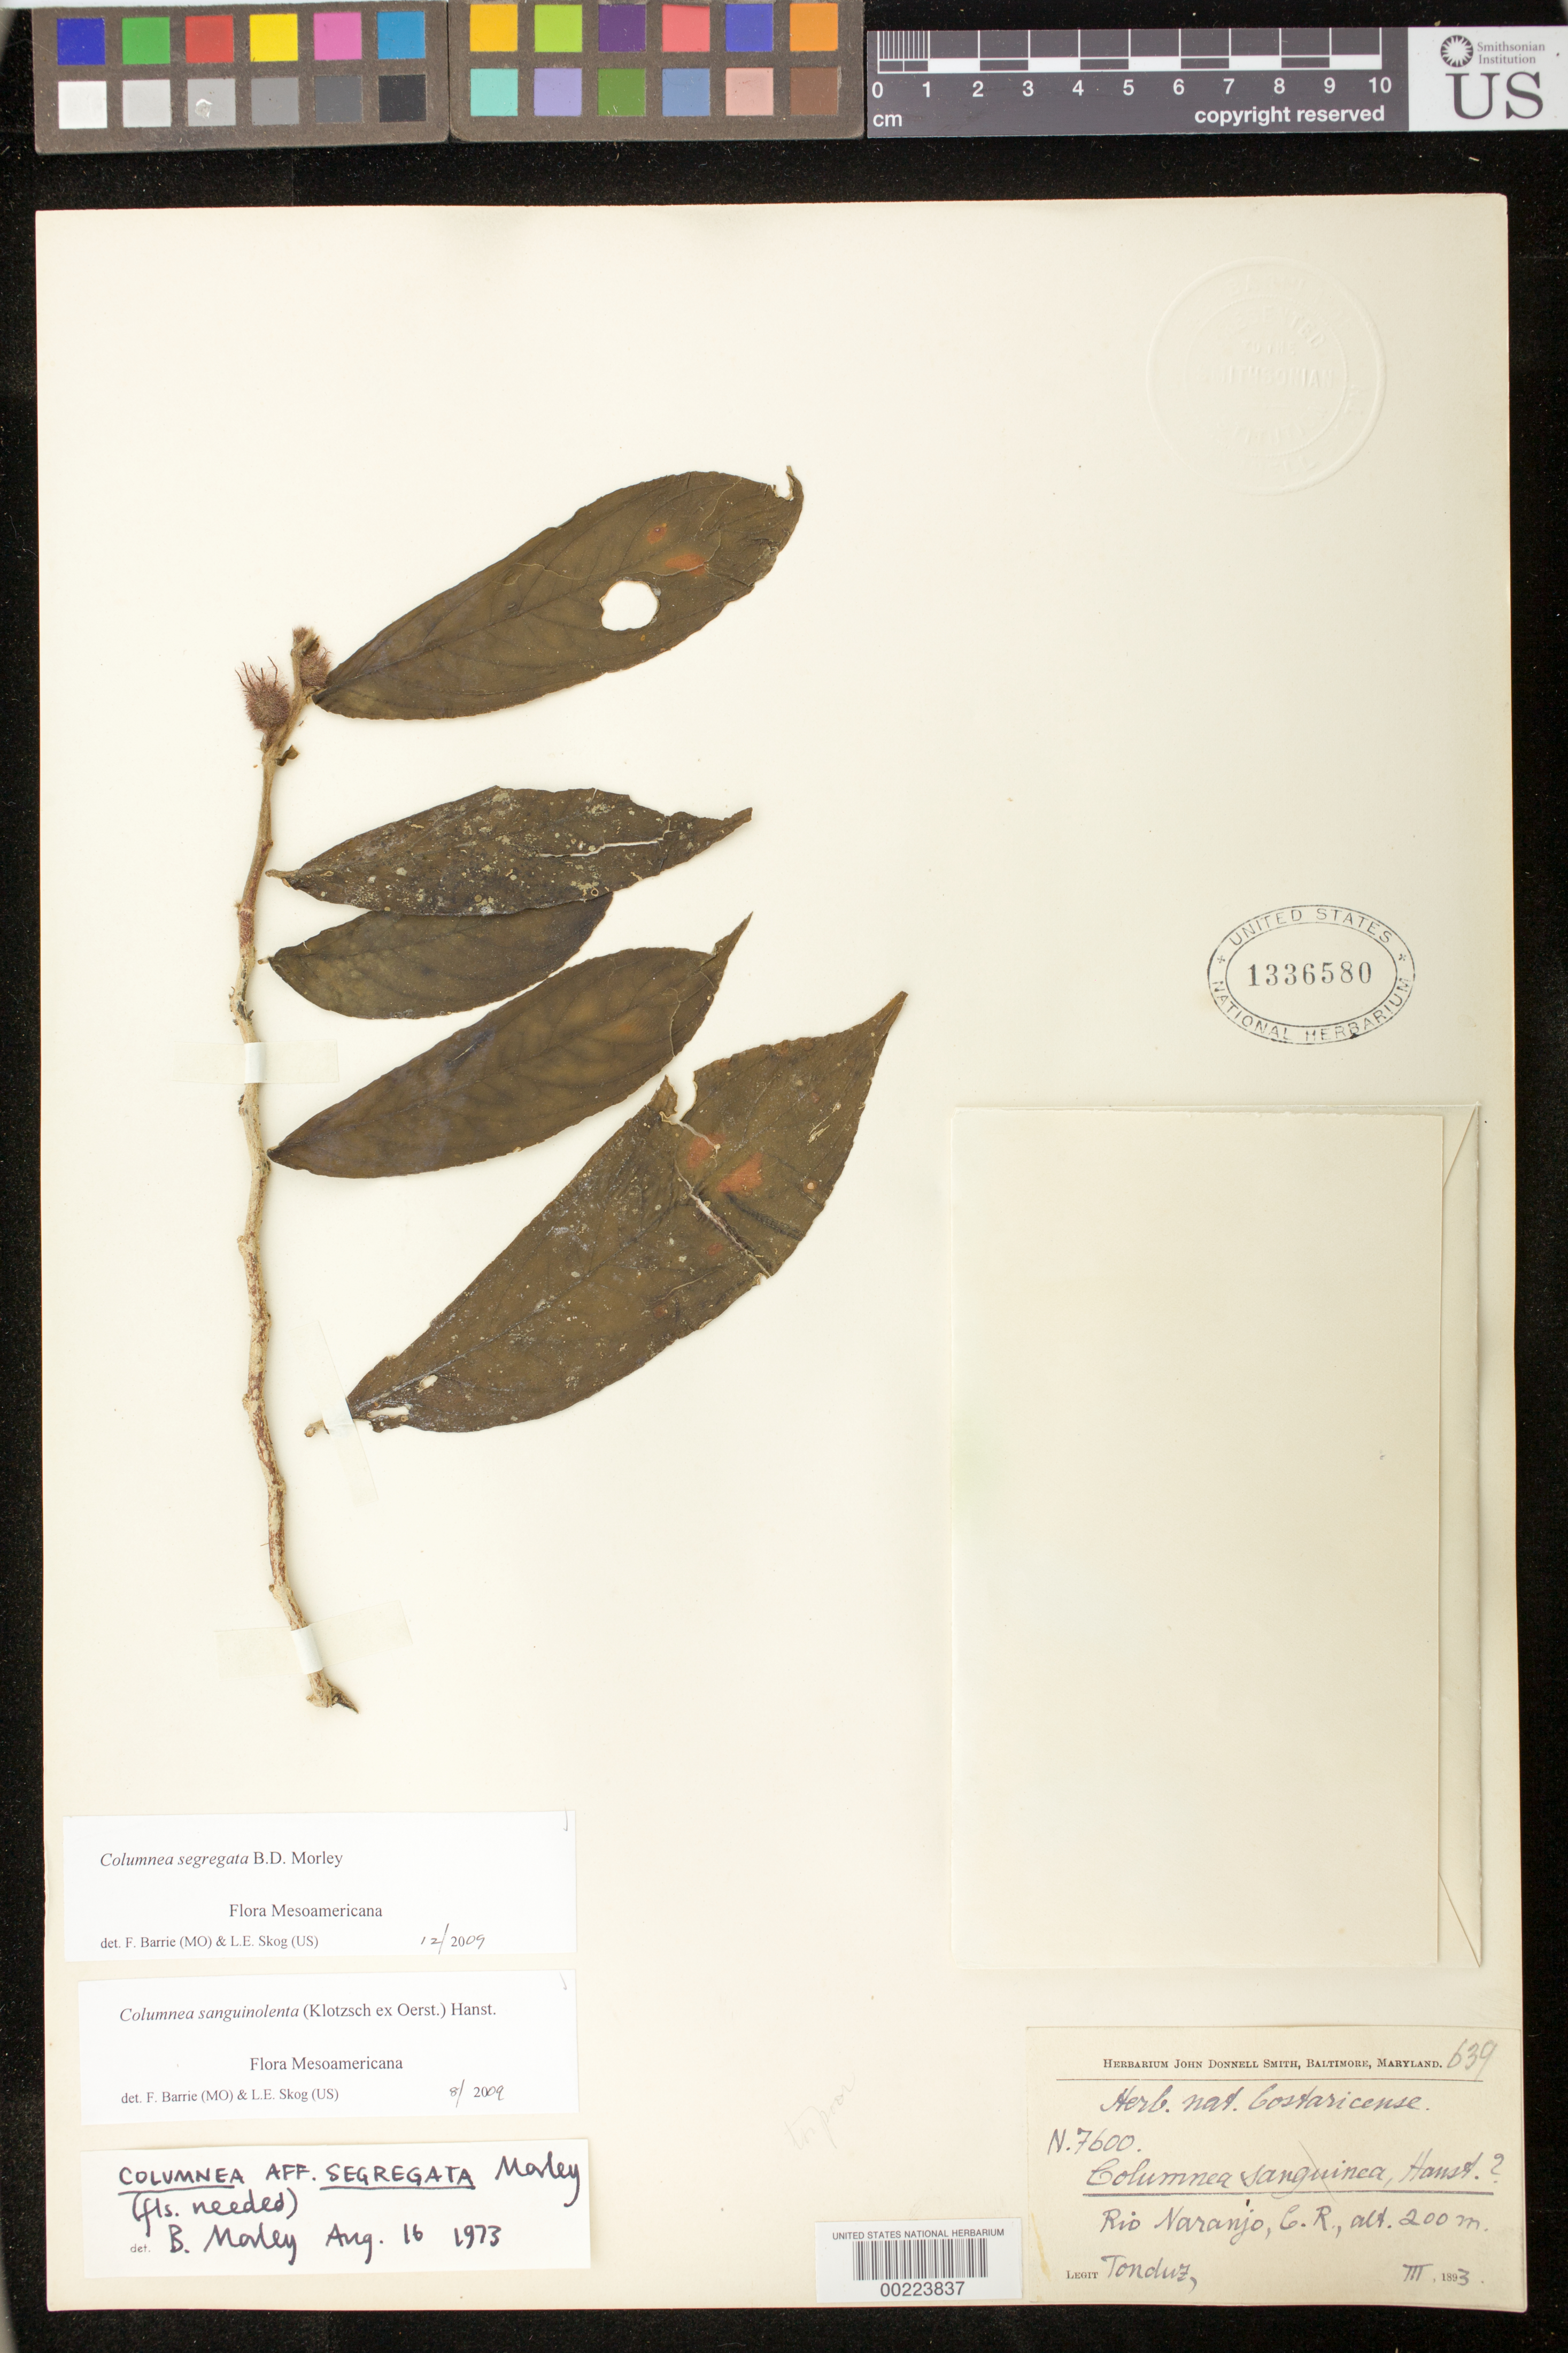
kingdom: Plantae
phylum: Tracheophyta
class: Magnoliopsida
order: Lamiales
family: Gesneriaceae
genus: Columnea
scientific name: Columnea segregata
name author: B.D. Morley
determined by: Barrie, F. R.; Skog, Laurence E.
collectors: A. Tonduz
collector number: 7600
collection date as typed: Mar 1893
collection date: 1893-03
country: Costa Rica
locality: Rio Naranjo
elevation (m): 200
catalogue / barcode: US 1336580